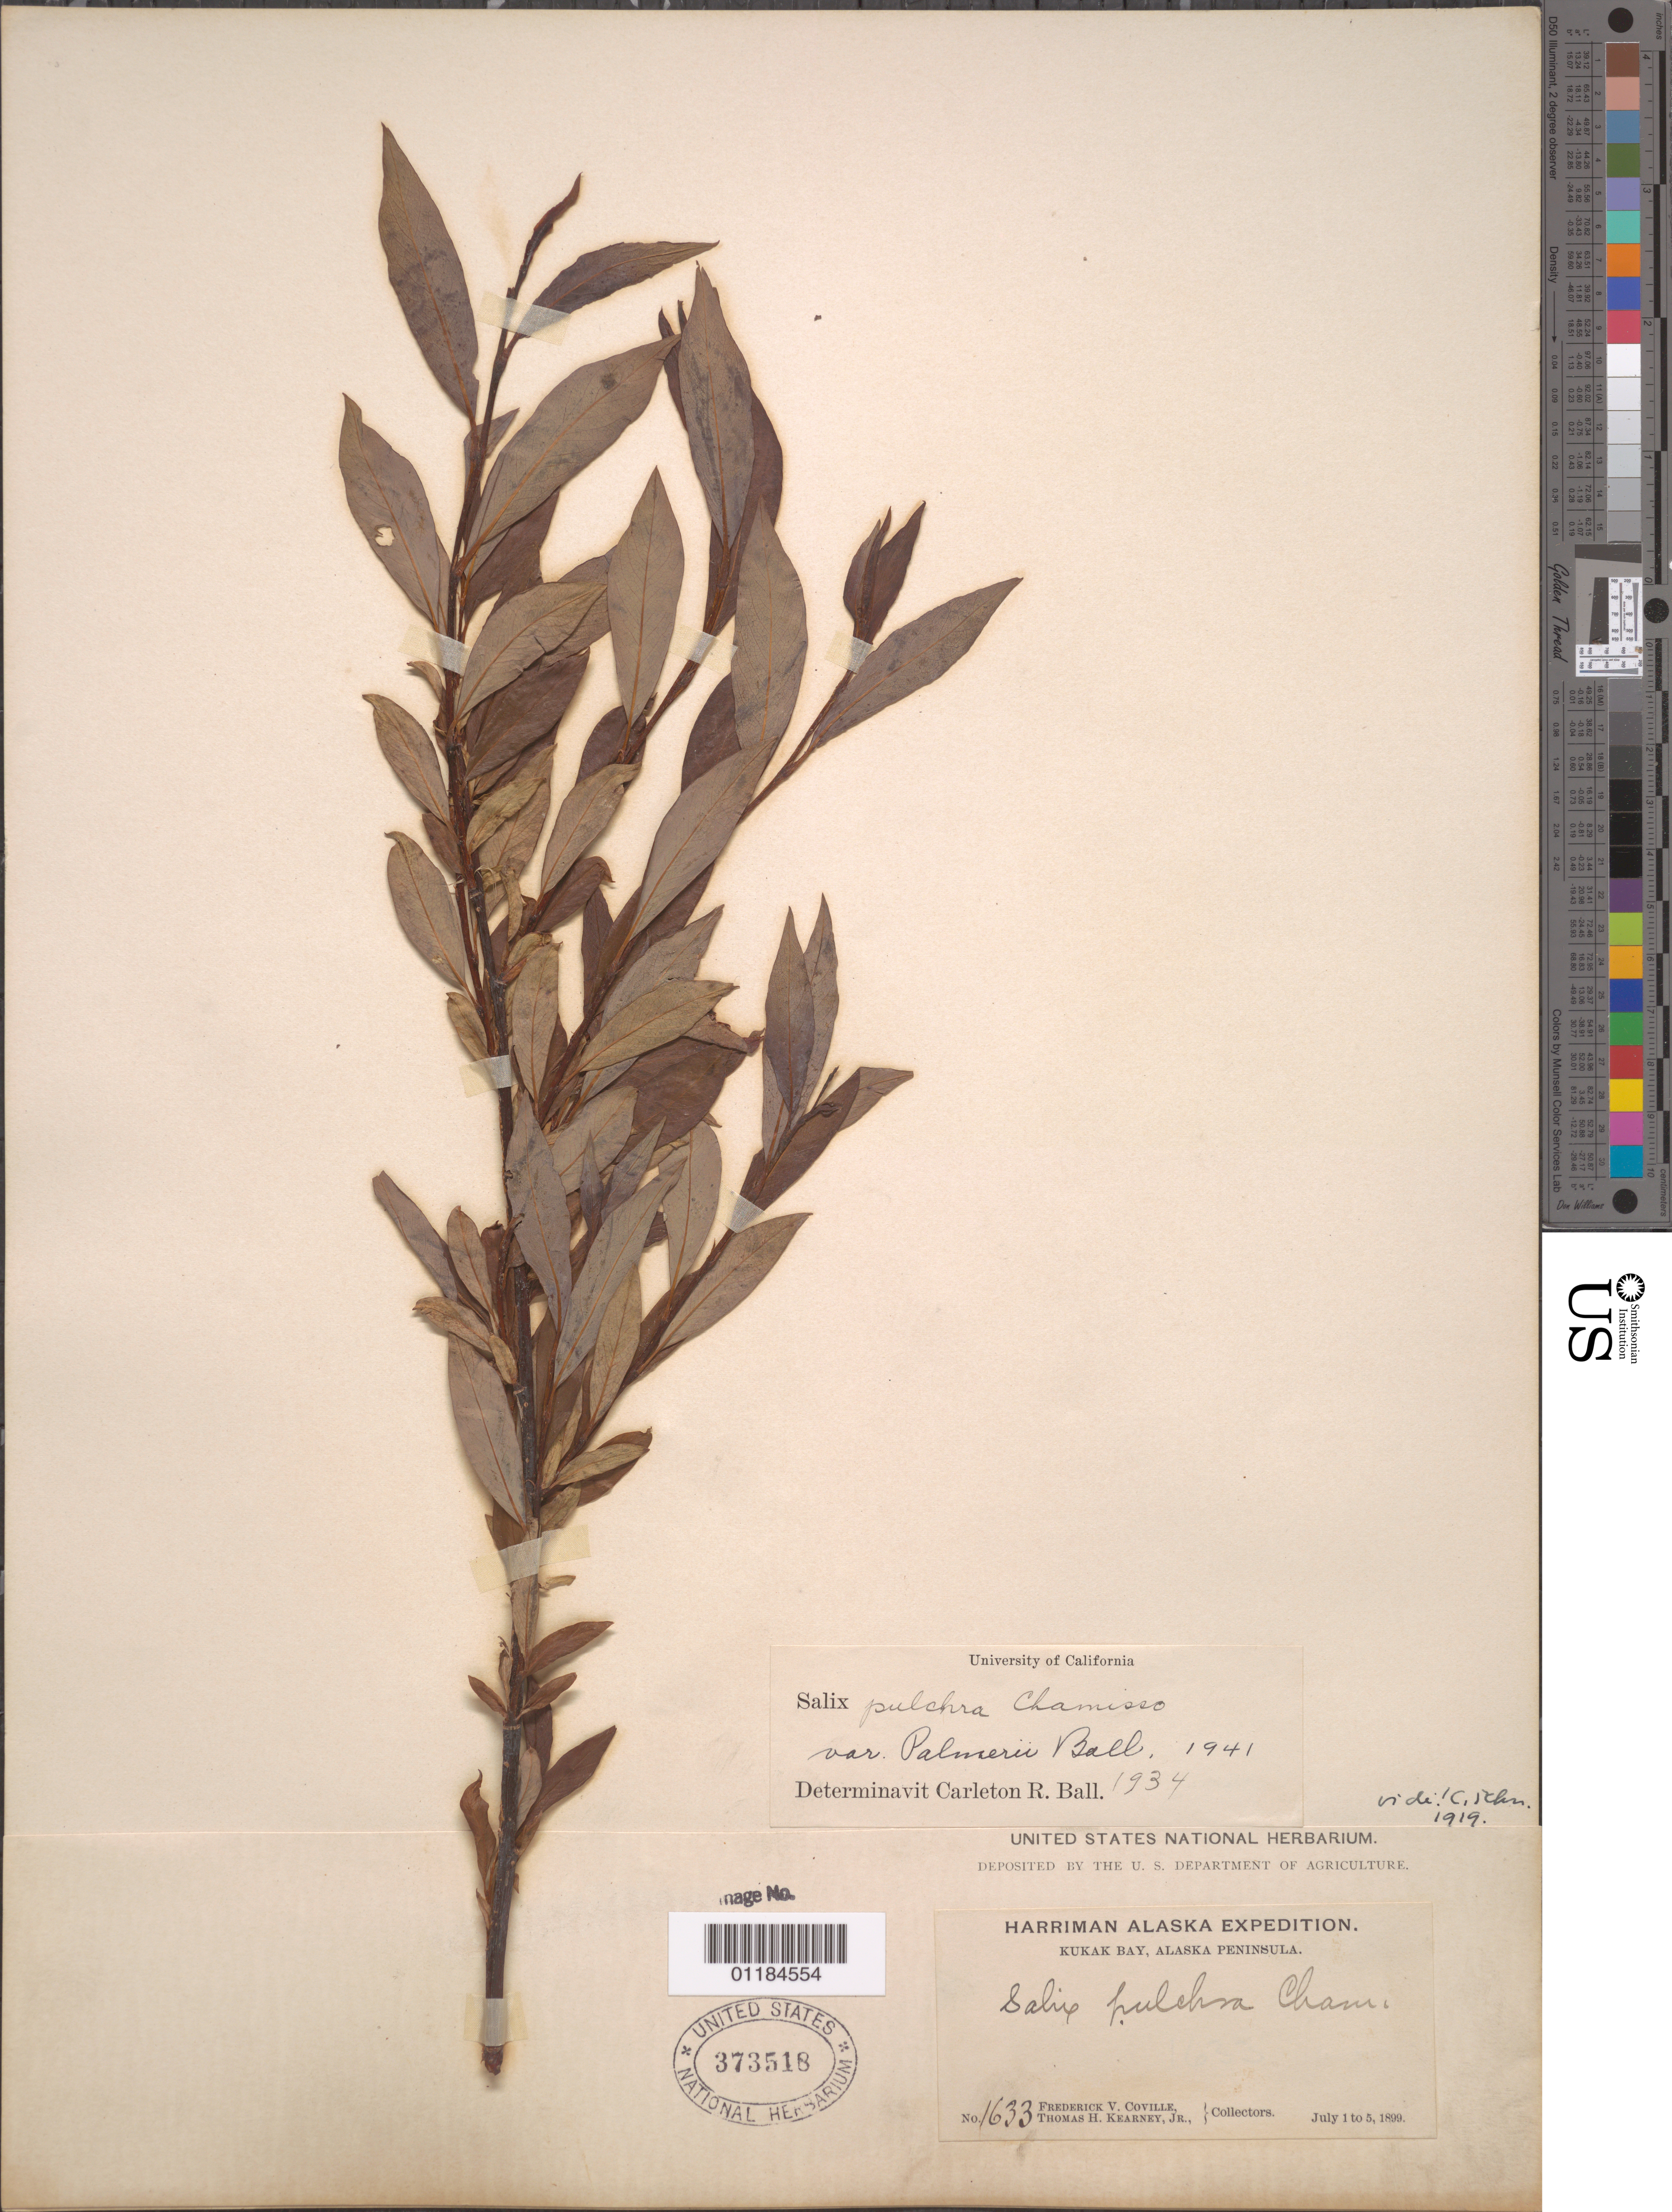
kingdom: Plantae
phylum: Tracheophyta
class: Magnoliopsida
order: Malpighiales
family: Salicaceae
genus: Salix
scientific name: Salix pulchra var. palmeri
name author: C.R. Ball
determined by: Ball, C. R.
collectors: F. V. Coville & T. H. Kearney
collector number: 1633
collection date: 1899-07-01/1899-07-05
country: United States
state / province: Alaska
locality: Kukak Bay, Alaska Peninsula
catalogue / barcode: US 373518